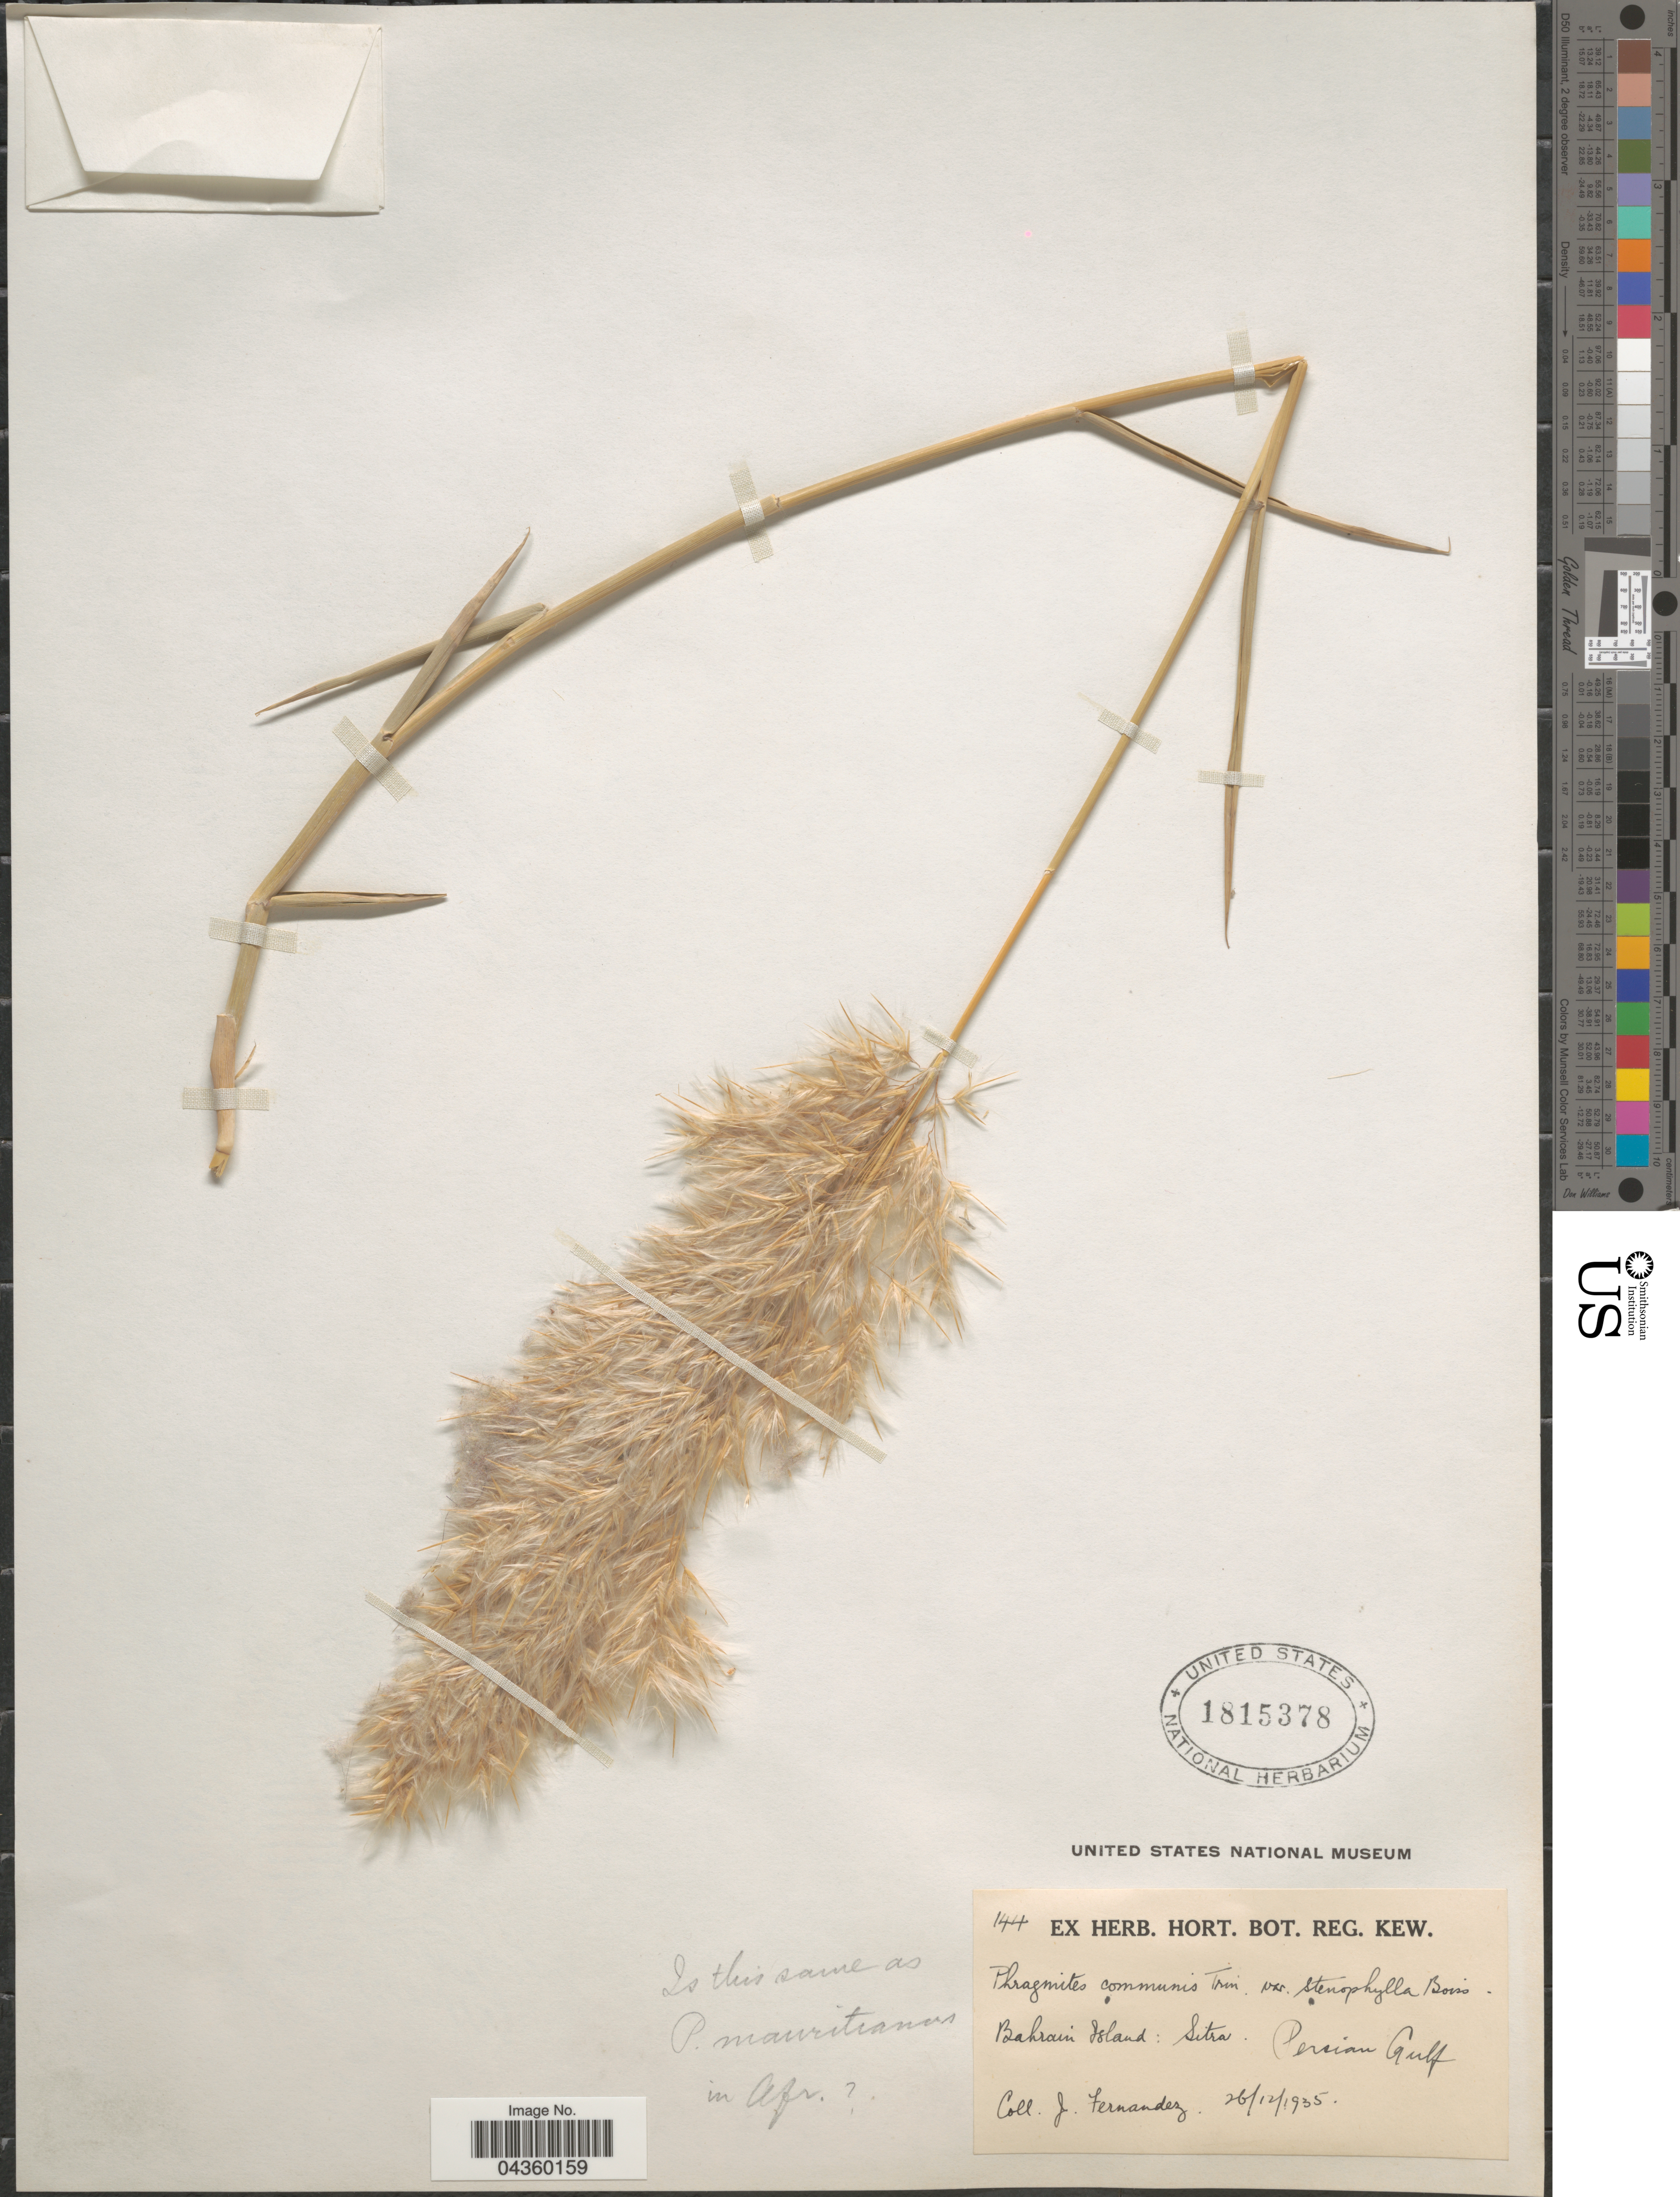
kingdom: Plantae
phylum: Tracheophyta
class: Liliopsida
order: Poales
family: Poaceae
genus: Phragmites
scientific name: Phragmites australis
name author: (Cav.) Trin. ex Steud.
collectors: J. Fernández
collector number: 144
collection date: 1935-12-26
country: Iran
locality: Bahrain Island: Sitra. Persian Gulf.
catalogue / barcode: US 1815378